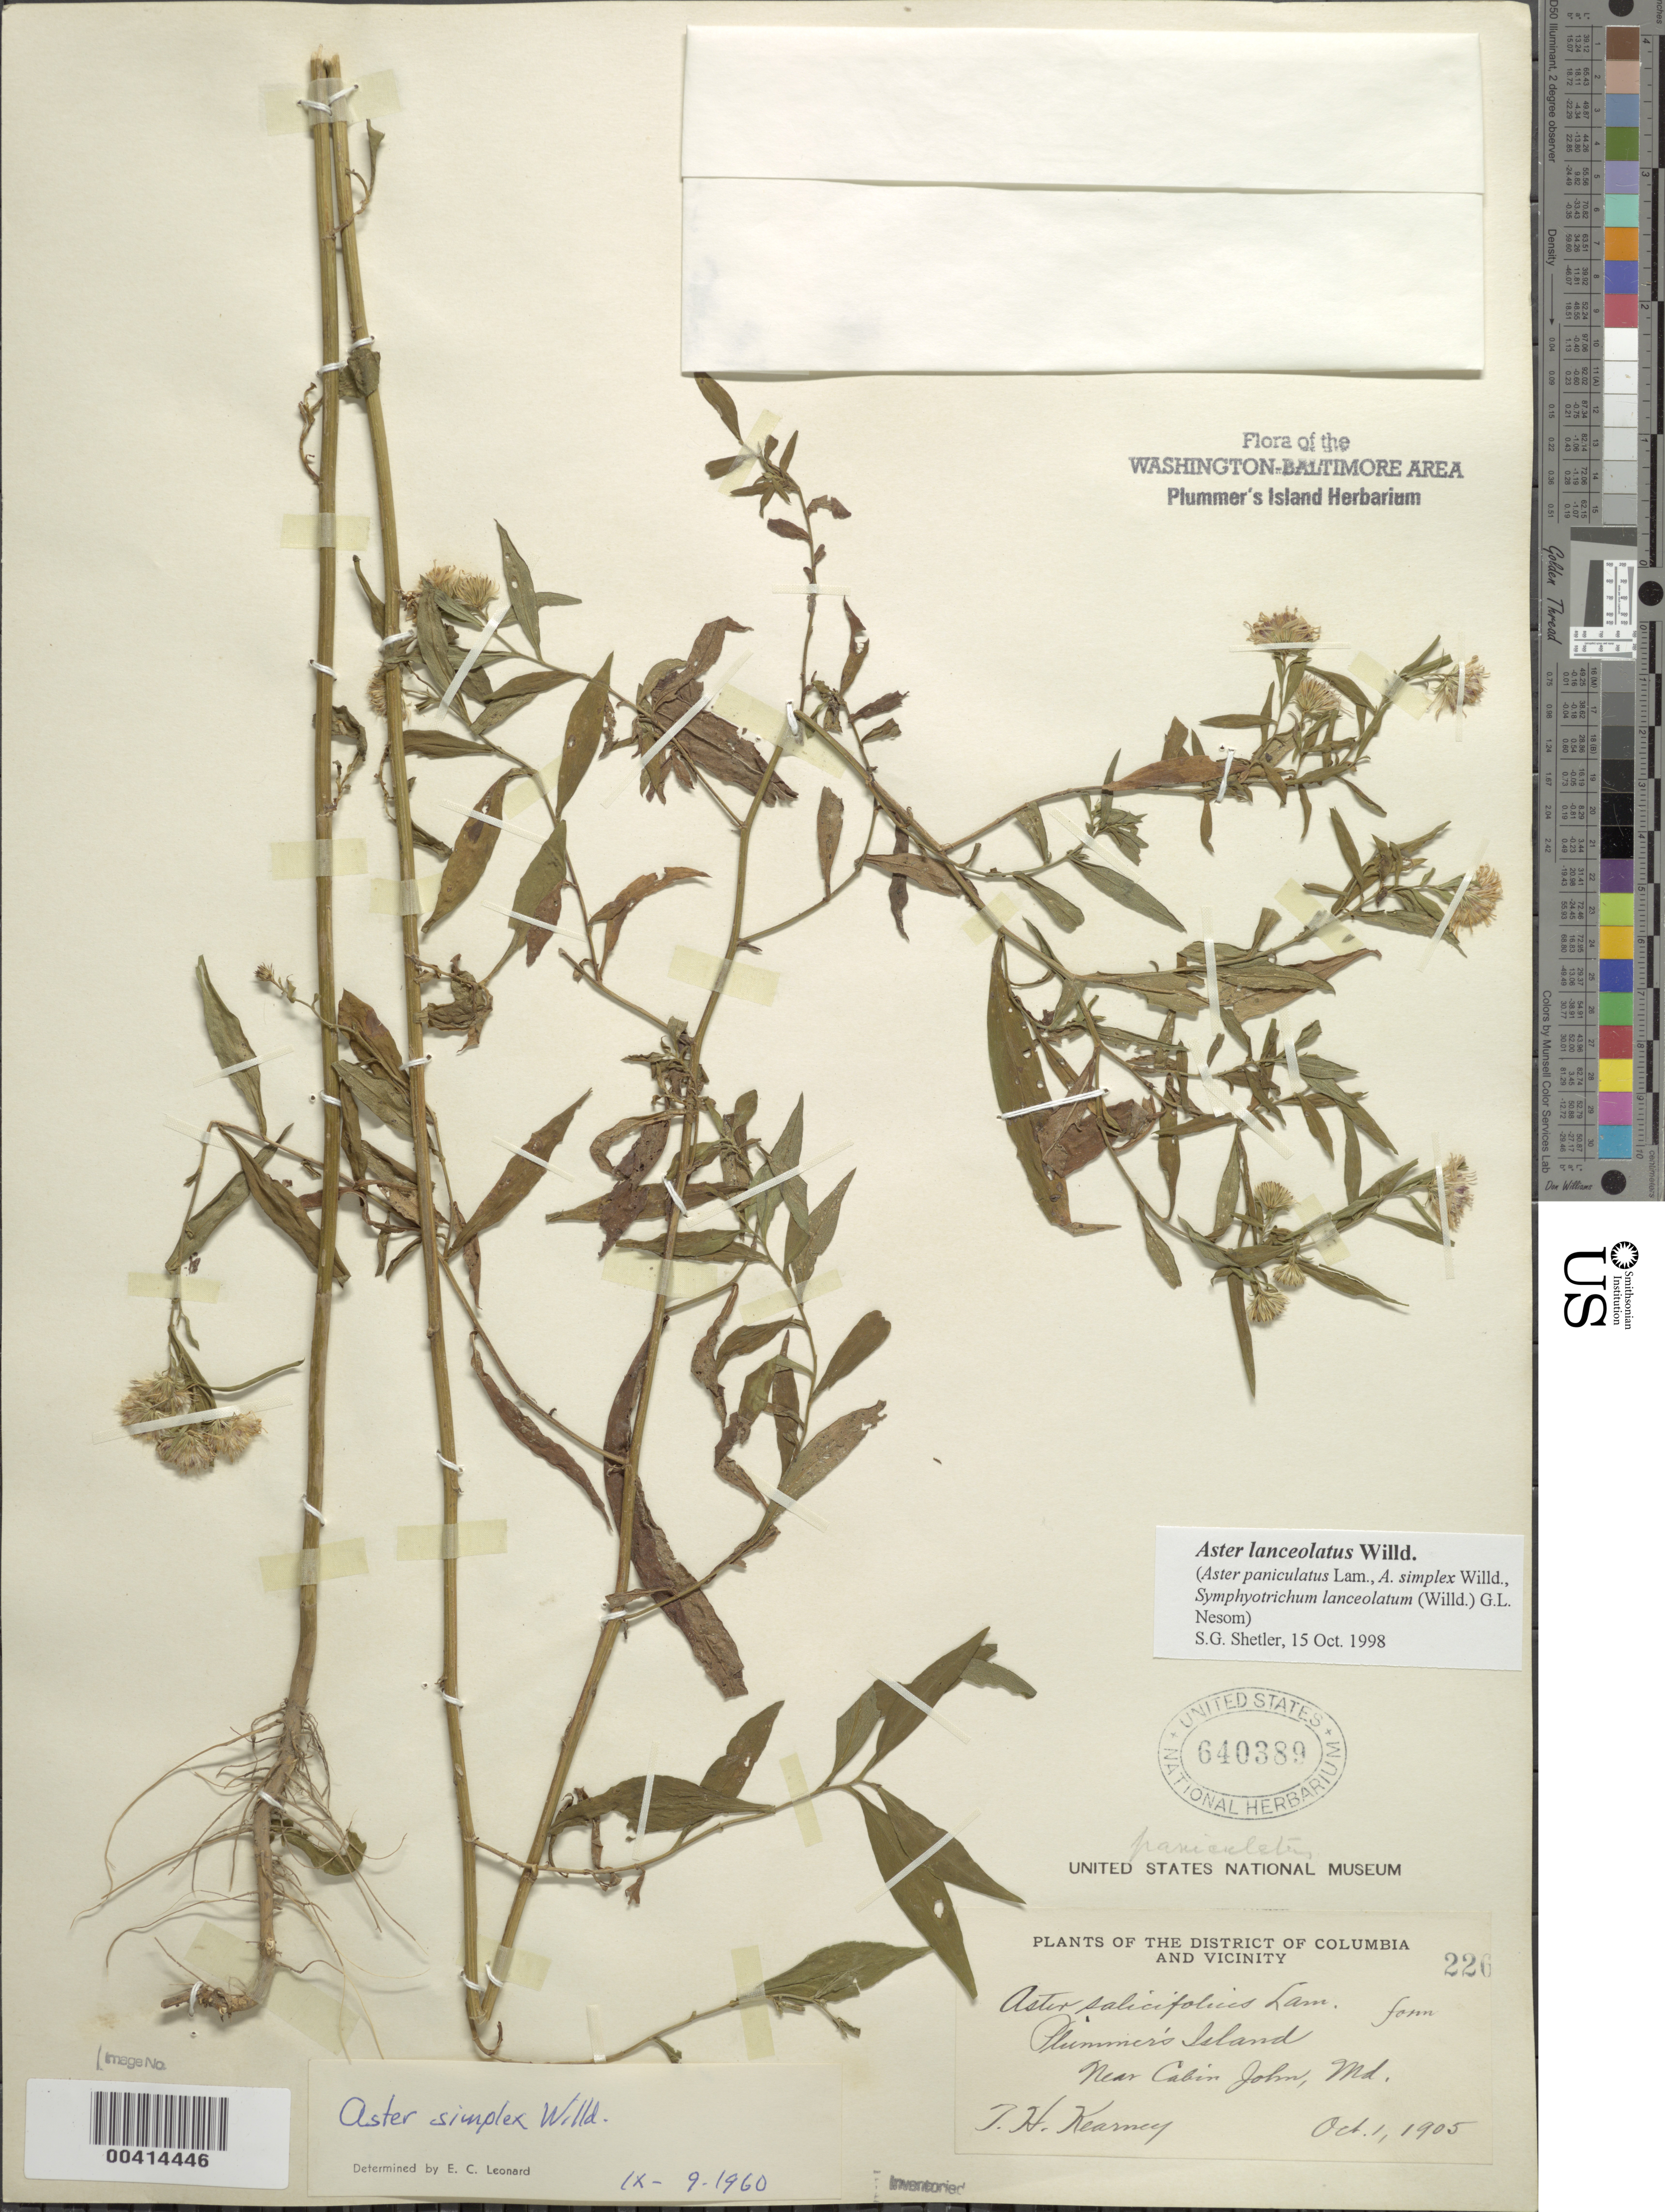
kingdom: Plantae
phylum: Tracheophyta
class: Magnoliopsida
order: Asterales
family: Asteraceae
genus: Symphyotrichum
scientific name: Symphyotrichum lanceolatum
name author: (Willd.) G.L. Nesom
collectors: T. H. Kearney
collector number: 226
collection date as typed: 01 Oct 1905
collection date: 1905-10-01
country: United States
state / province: Maryland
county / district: Montgomery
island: Plummers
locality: Plummer's Island Plummers Island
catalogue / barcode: US 640389